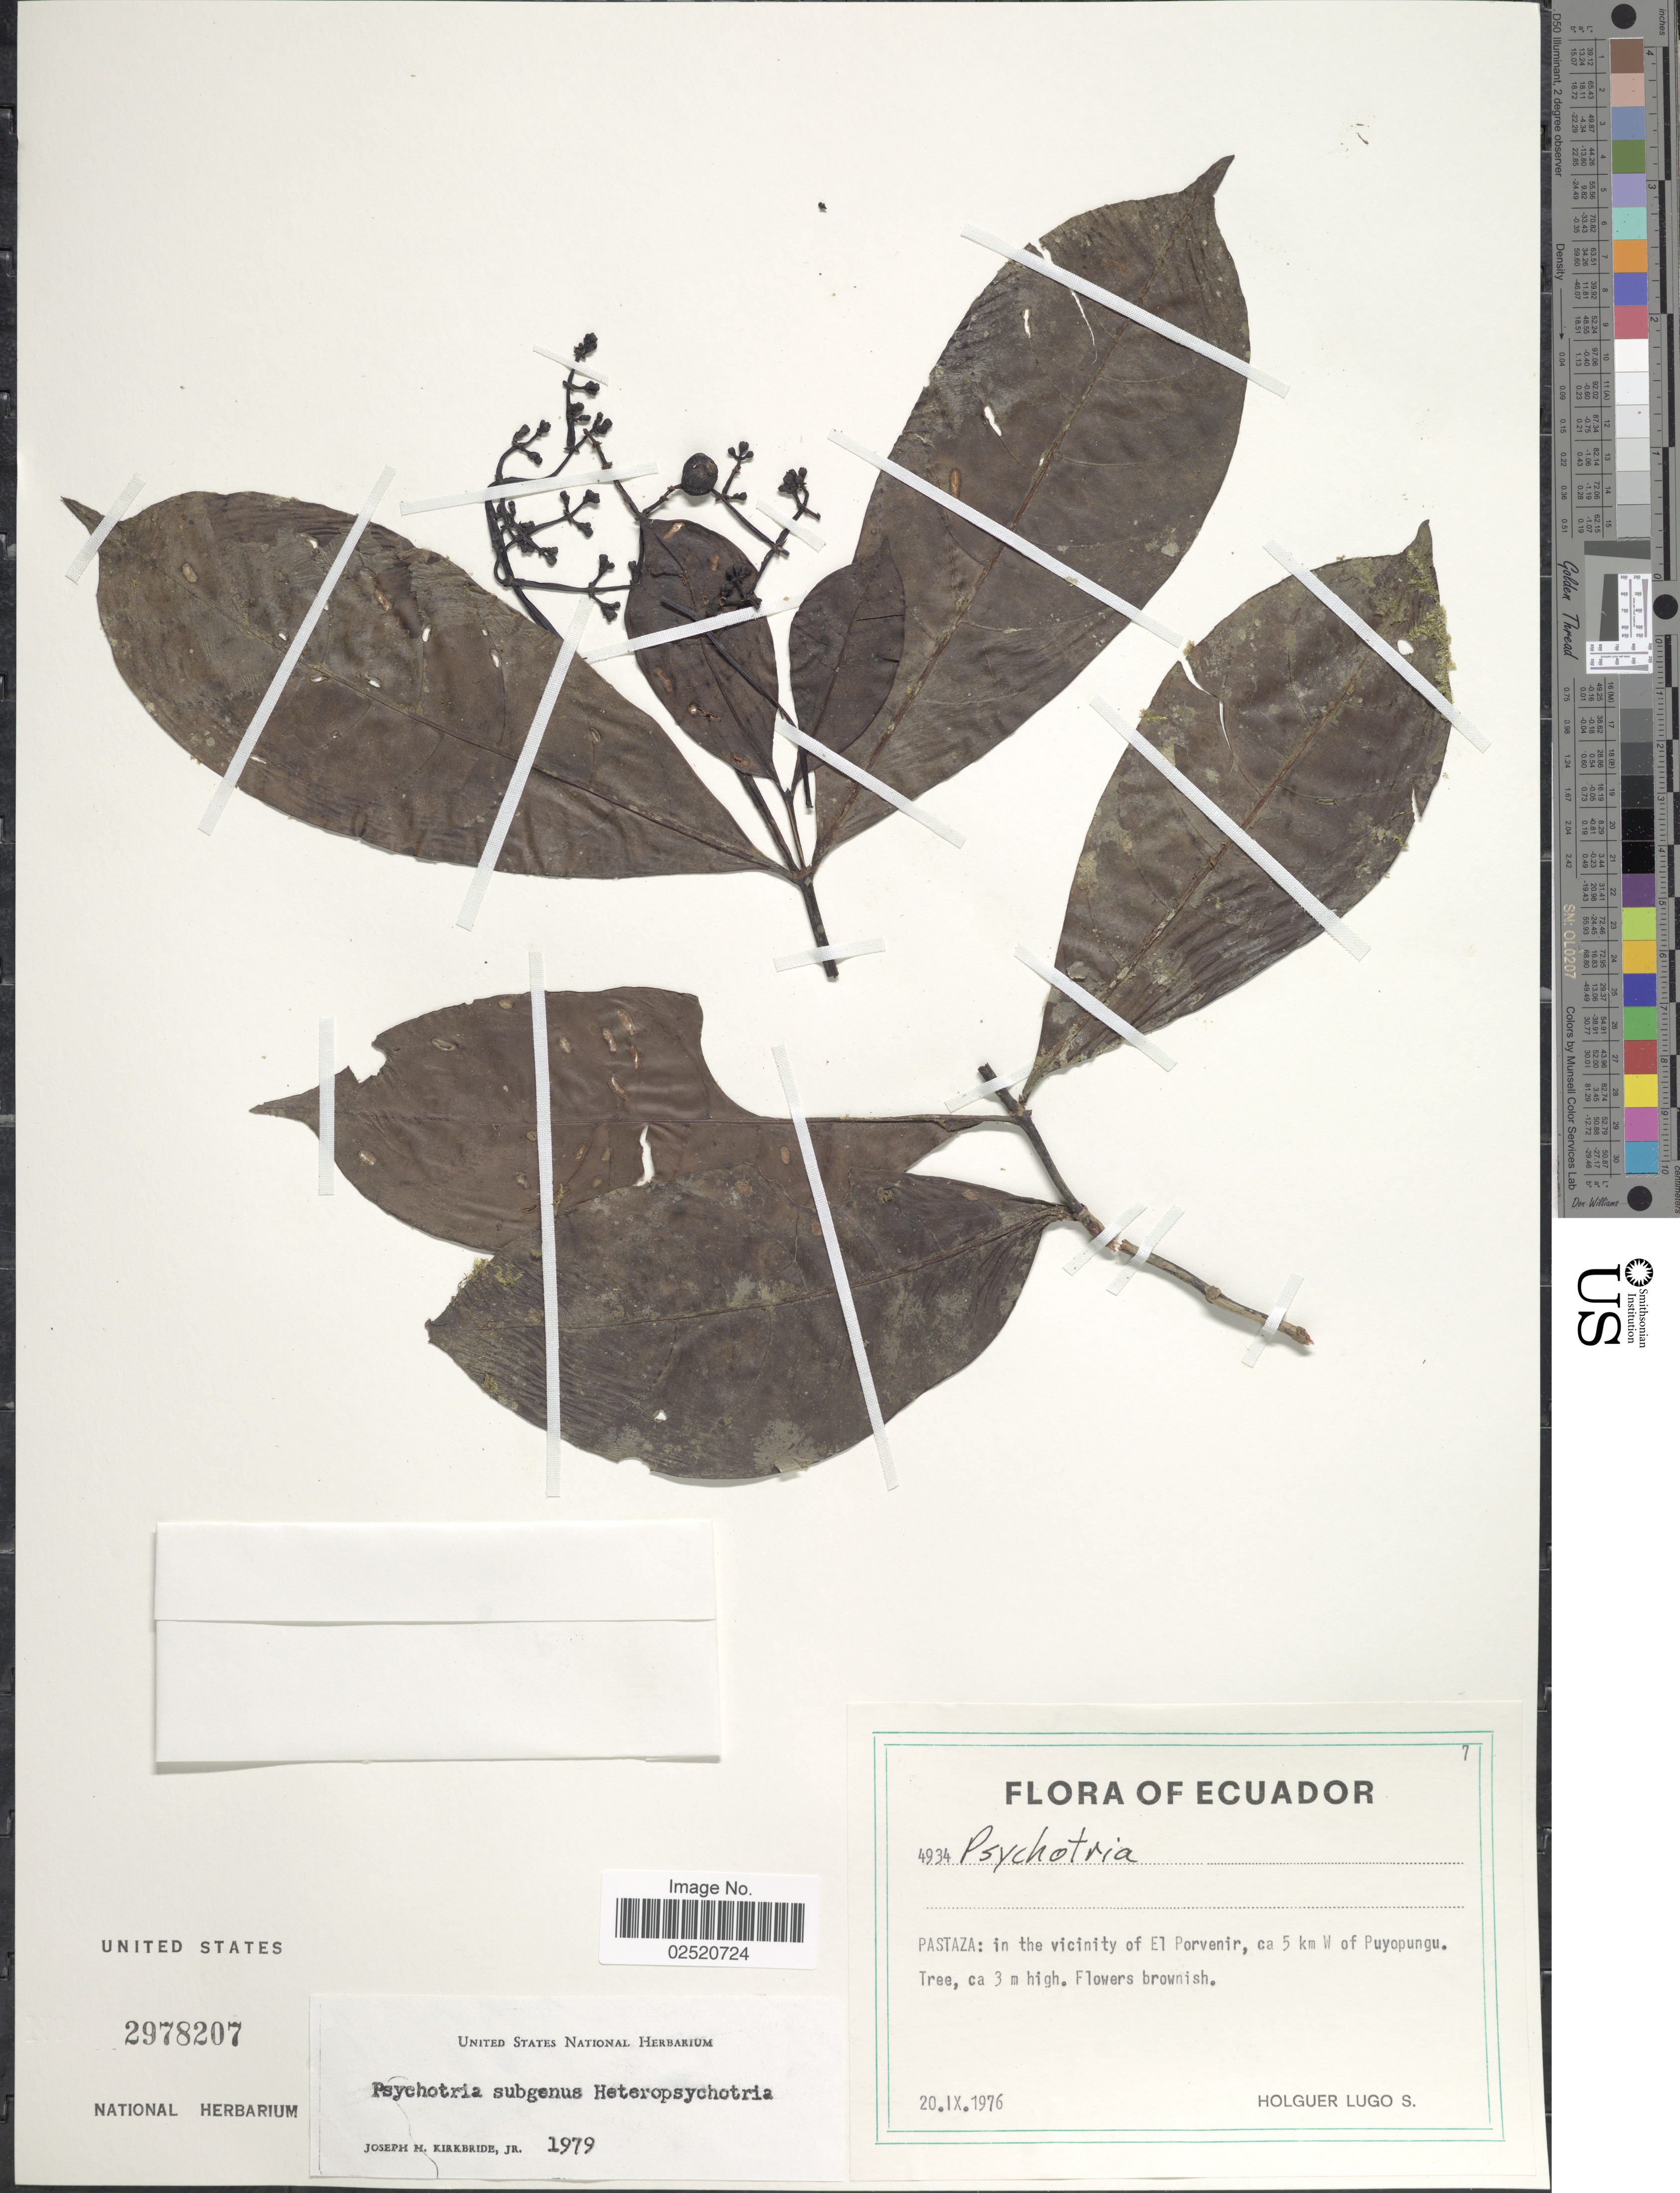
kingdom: Plantae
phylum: Tracheophyta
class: Magnoliopsida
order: Gentianales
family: Rubiaceae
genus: Psychotria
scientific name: Psychotria sp.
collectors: H. Lugo S.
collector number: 4934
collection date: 1976-09-20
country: Ecuador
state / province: Pastaza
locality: In the vicinity of El Porvenir, ca 5 km W of Puyopungu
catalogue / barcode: US 2978207